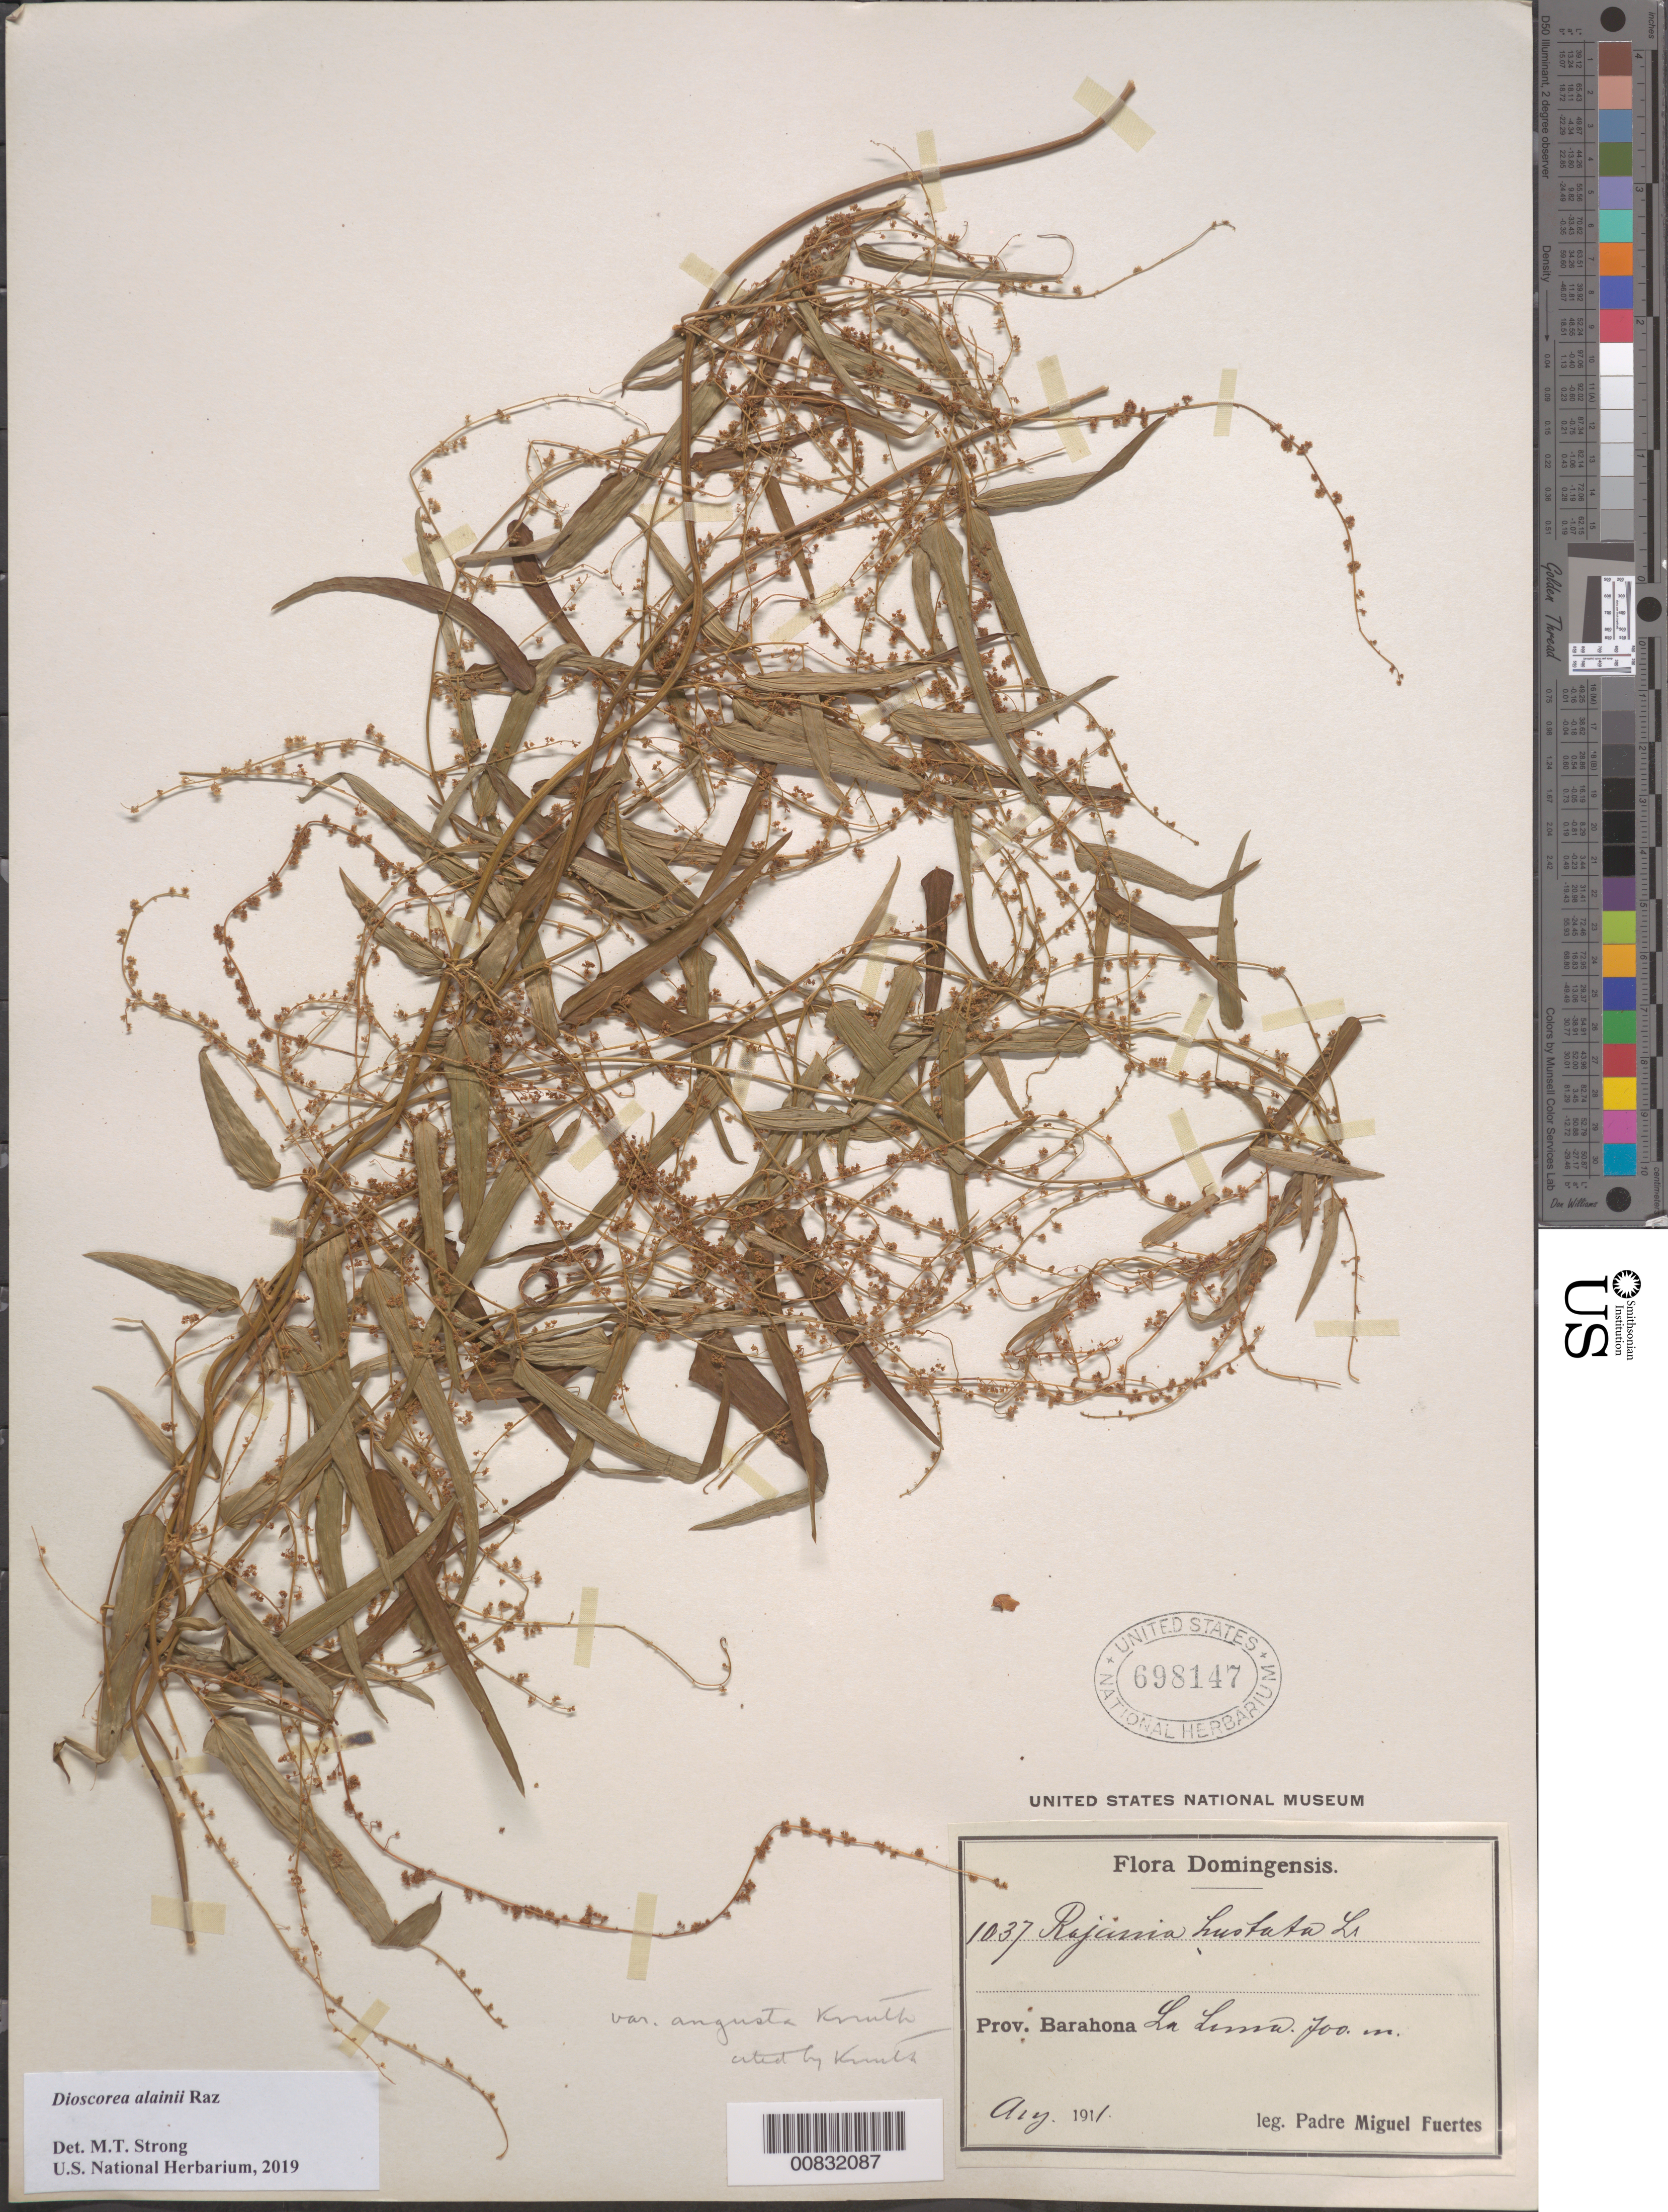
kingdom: Plantae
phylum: Tracheophyta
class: Liliopsida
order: Dioscoreales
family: Dioscoreaceae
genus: Dioscorea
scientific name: Dioscorea alainii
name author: Raz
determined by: Strong, M. T., (US), Smithsonian Institution - National Museum of Natural History (UNITED STATES)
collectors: M. D. Fuertes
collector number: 1037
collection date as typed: Aug 1911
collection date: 1911-08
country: Dominican Republic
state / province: Barahona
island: Hispaniola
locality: La Lima.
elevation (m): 700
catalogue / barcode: US 698147